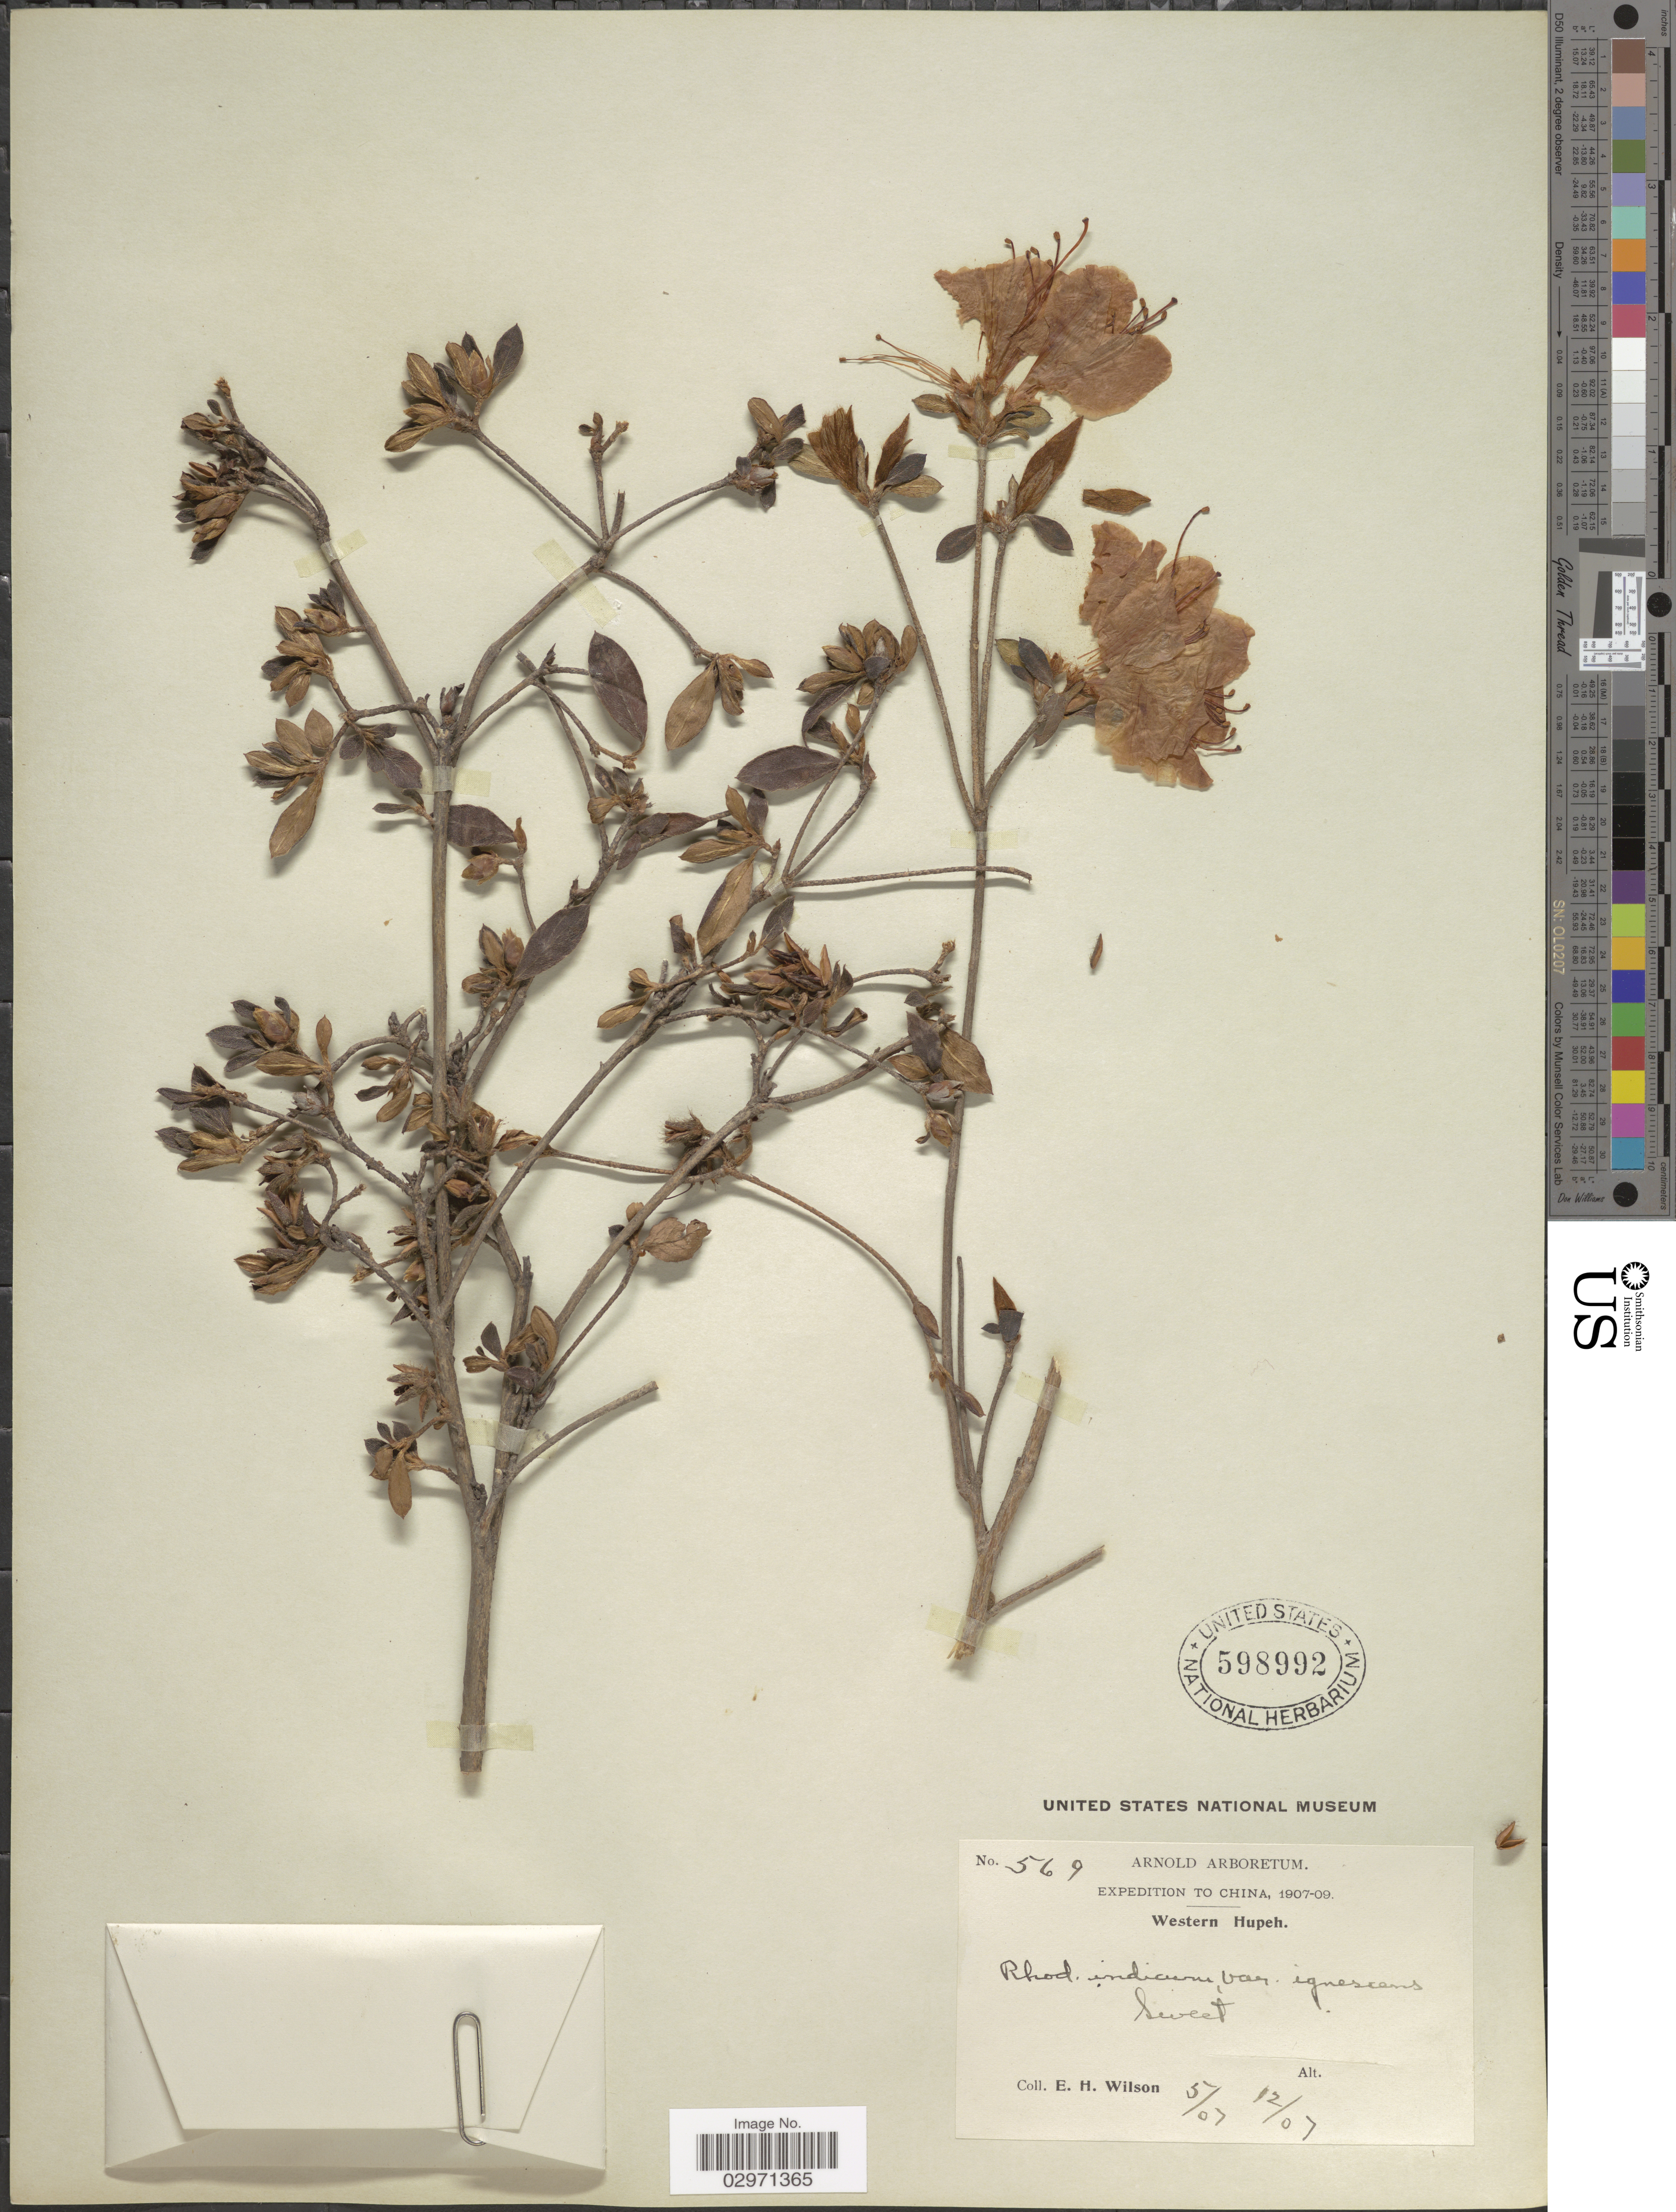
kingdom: Plantae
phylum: Tracheophyta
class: Magnoliopsida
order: Ericales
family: Ericaceae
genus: Rhododendron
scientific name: Rhododendron indicum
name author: (L.) Sweet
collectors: E. Wilson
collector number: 569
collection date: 1907-05/1907-12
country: China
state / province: Hubei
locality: Western Hupeh.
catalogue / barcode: US 598992